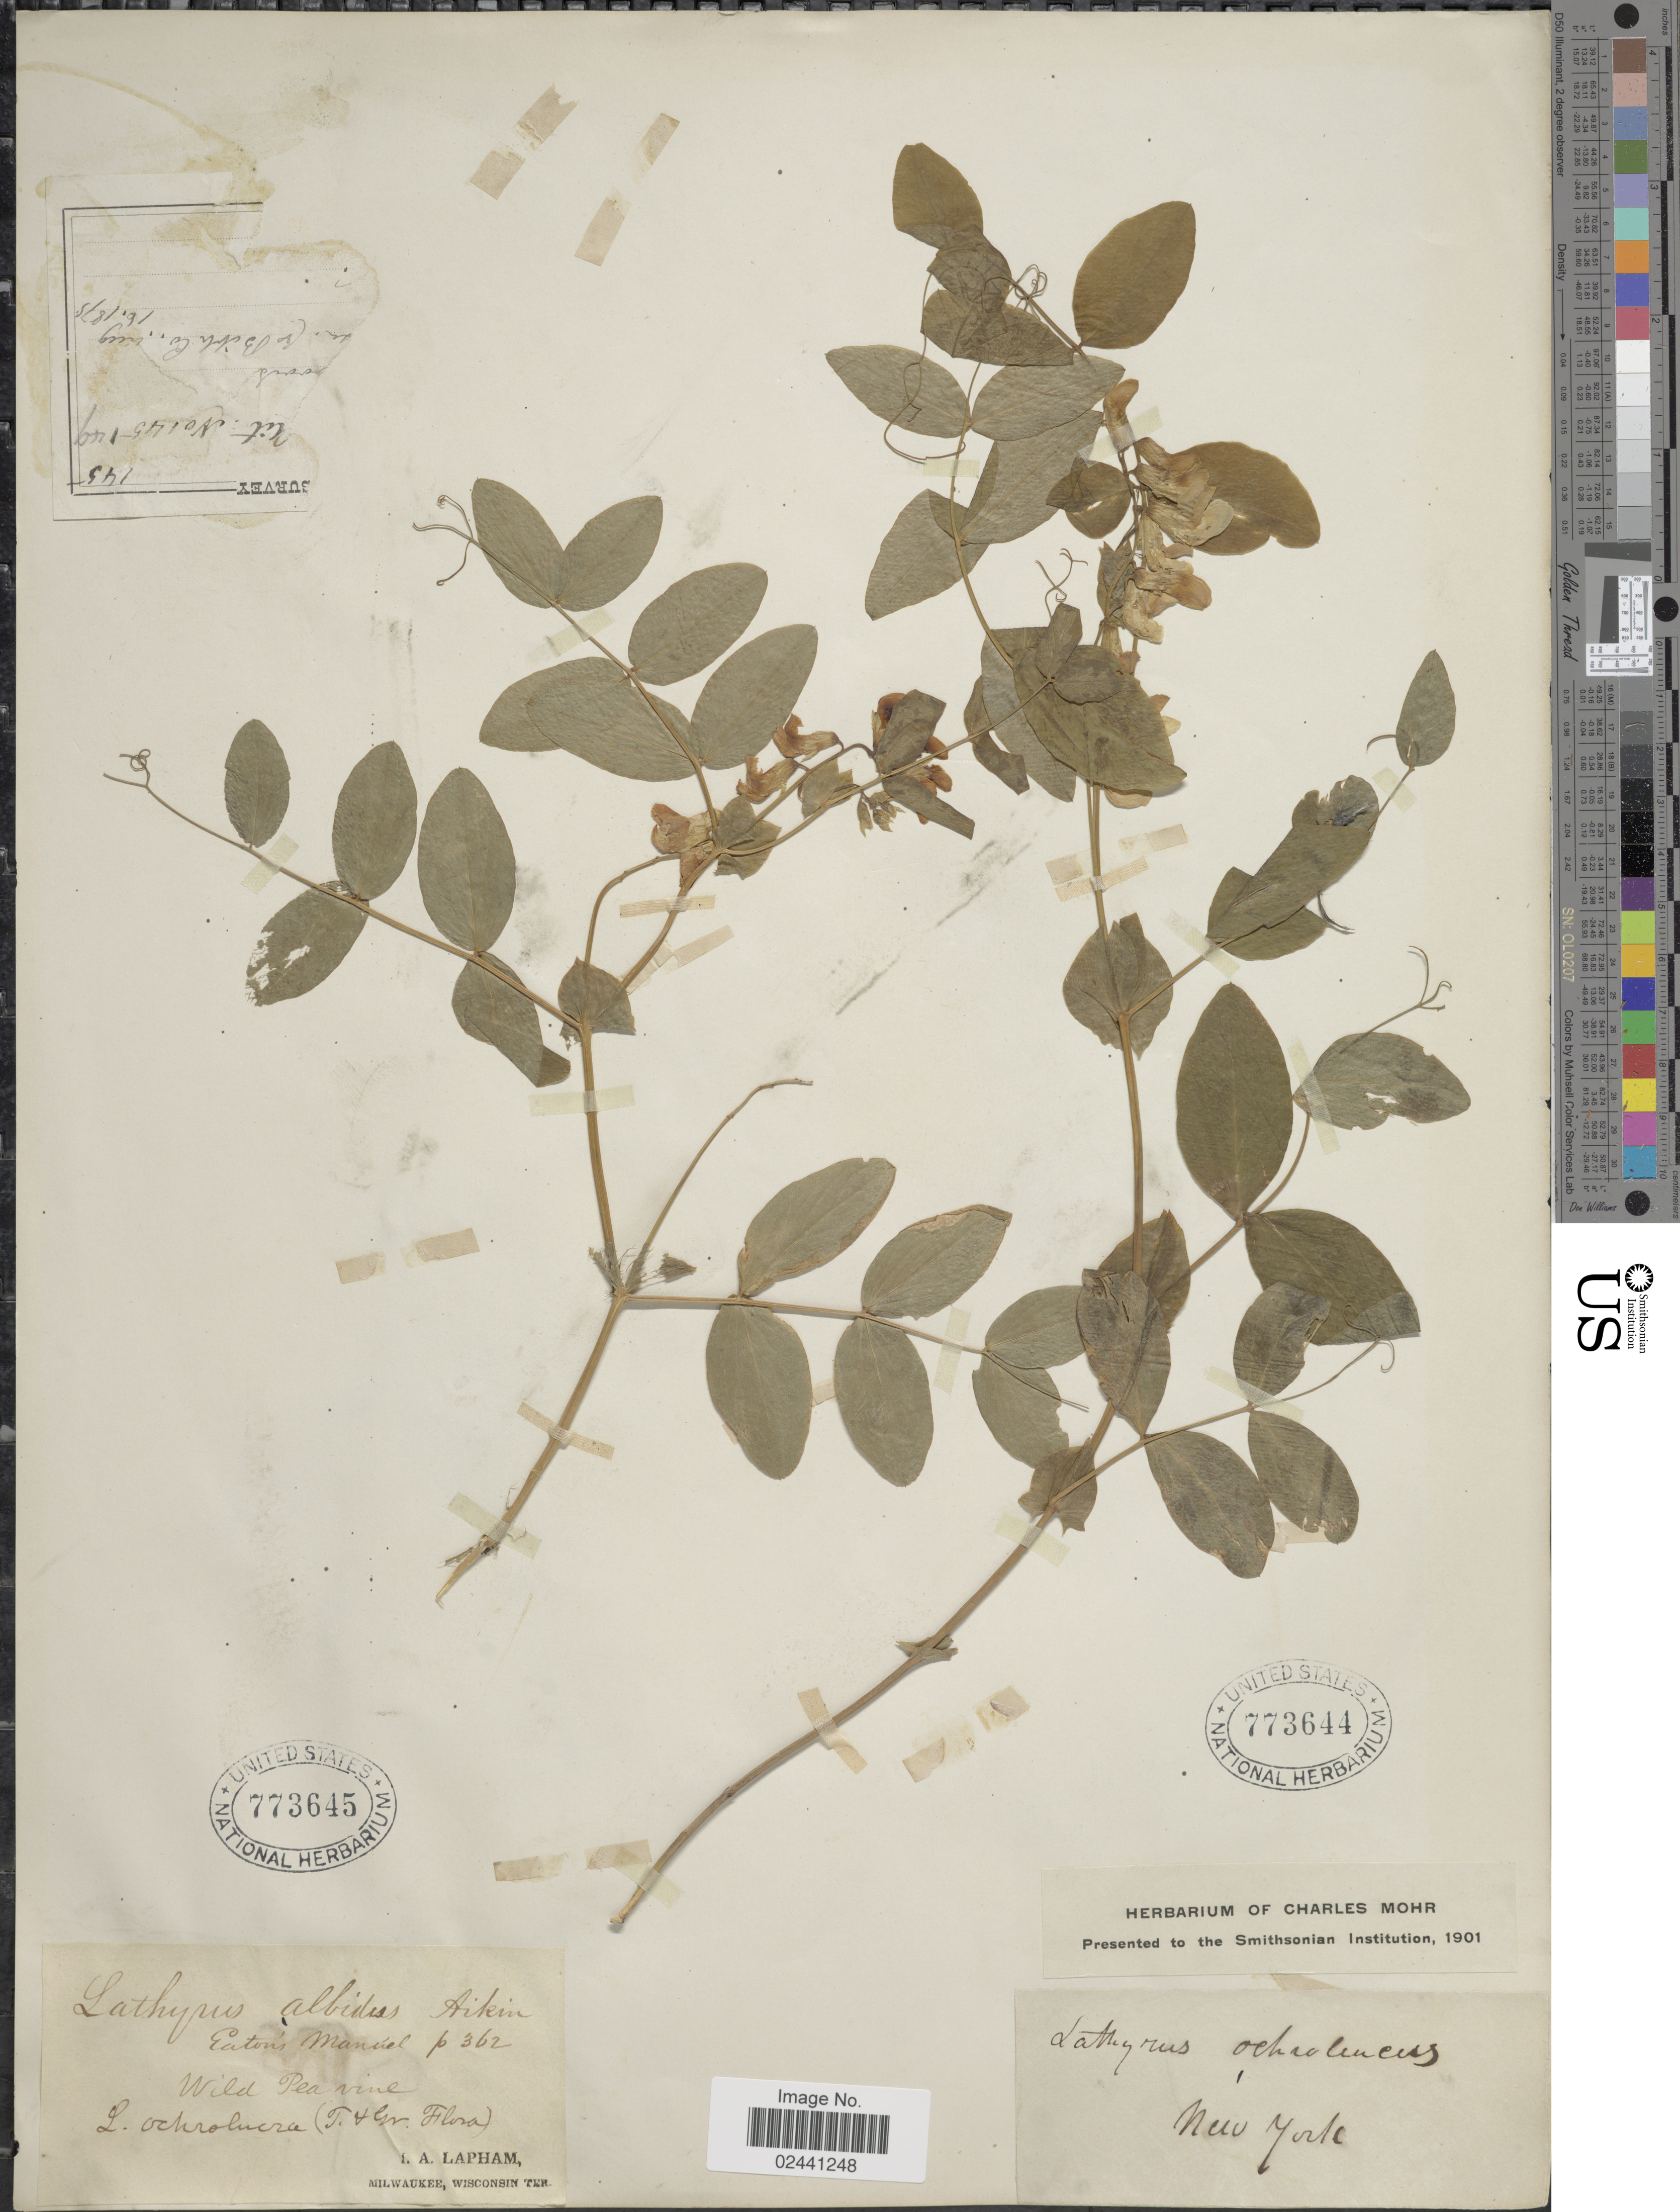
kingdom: Plantae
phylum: Tracheophyta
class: Magnoliopsida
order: Fabales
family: Fabaceae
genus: Lathyrus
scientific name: Lathyrus ochroleucus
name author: Hook.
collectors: ex herb. Charles Mohr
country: United States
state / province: New York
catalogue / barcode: US 773644-2